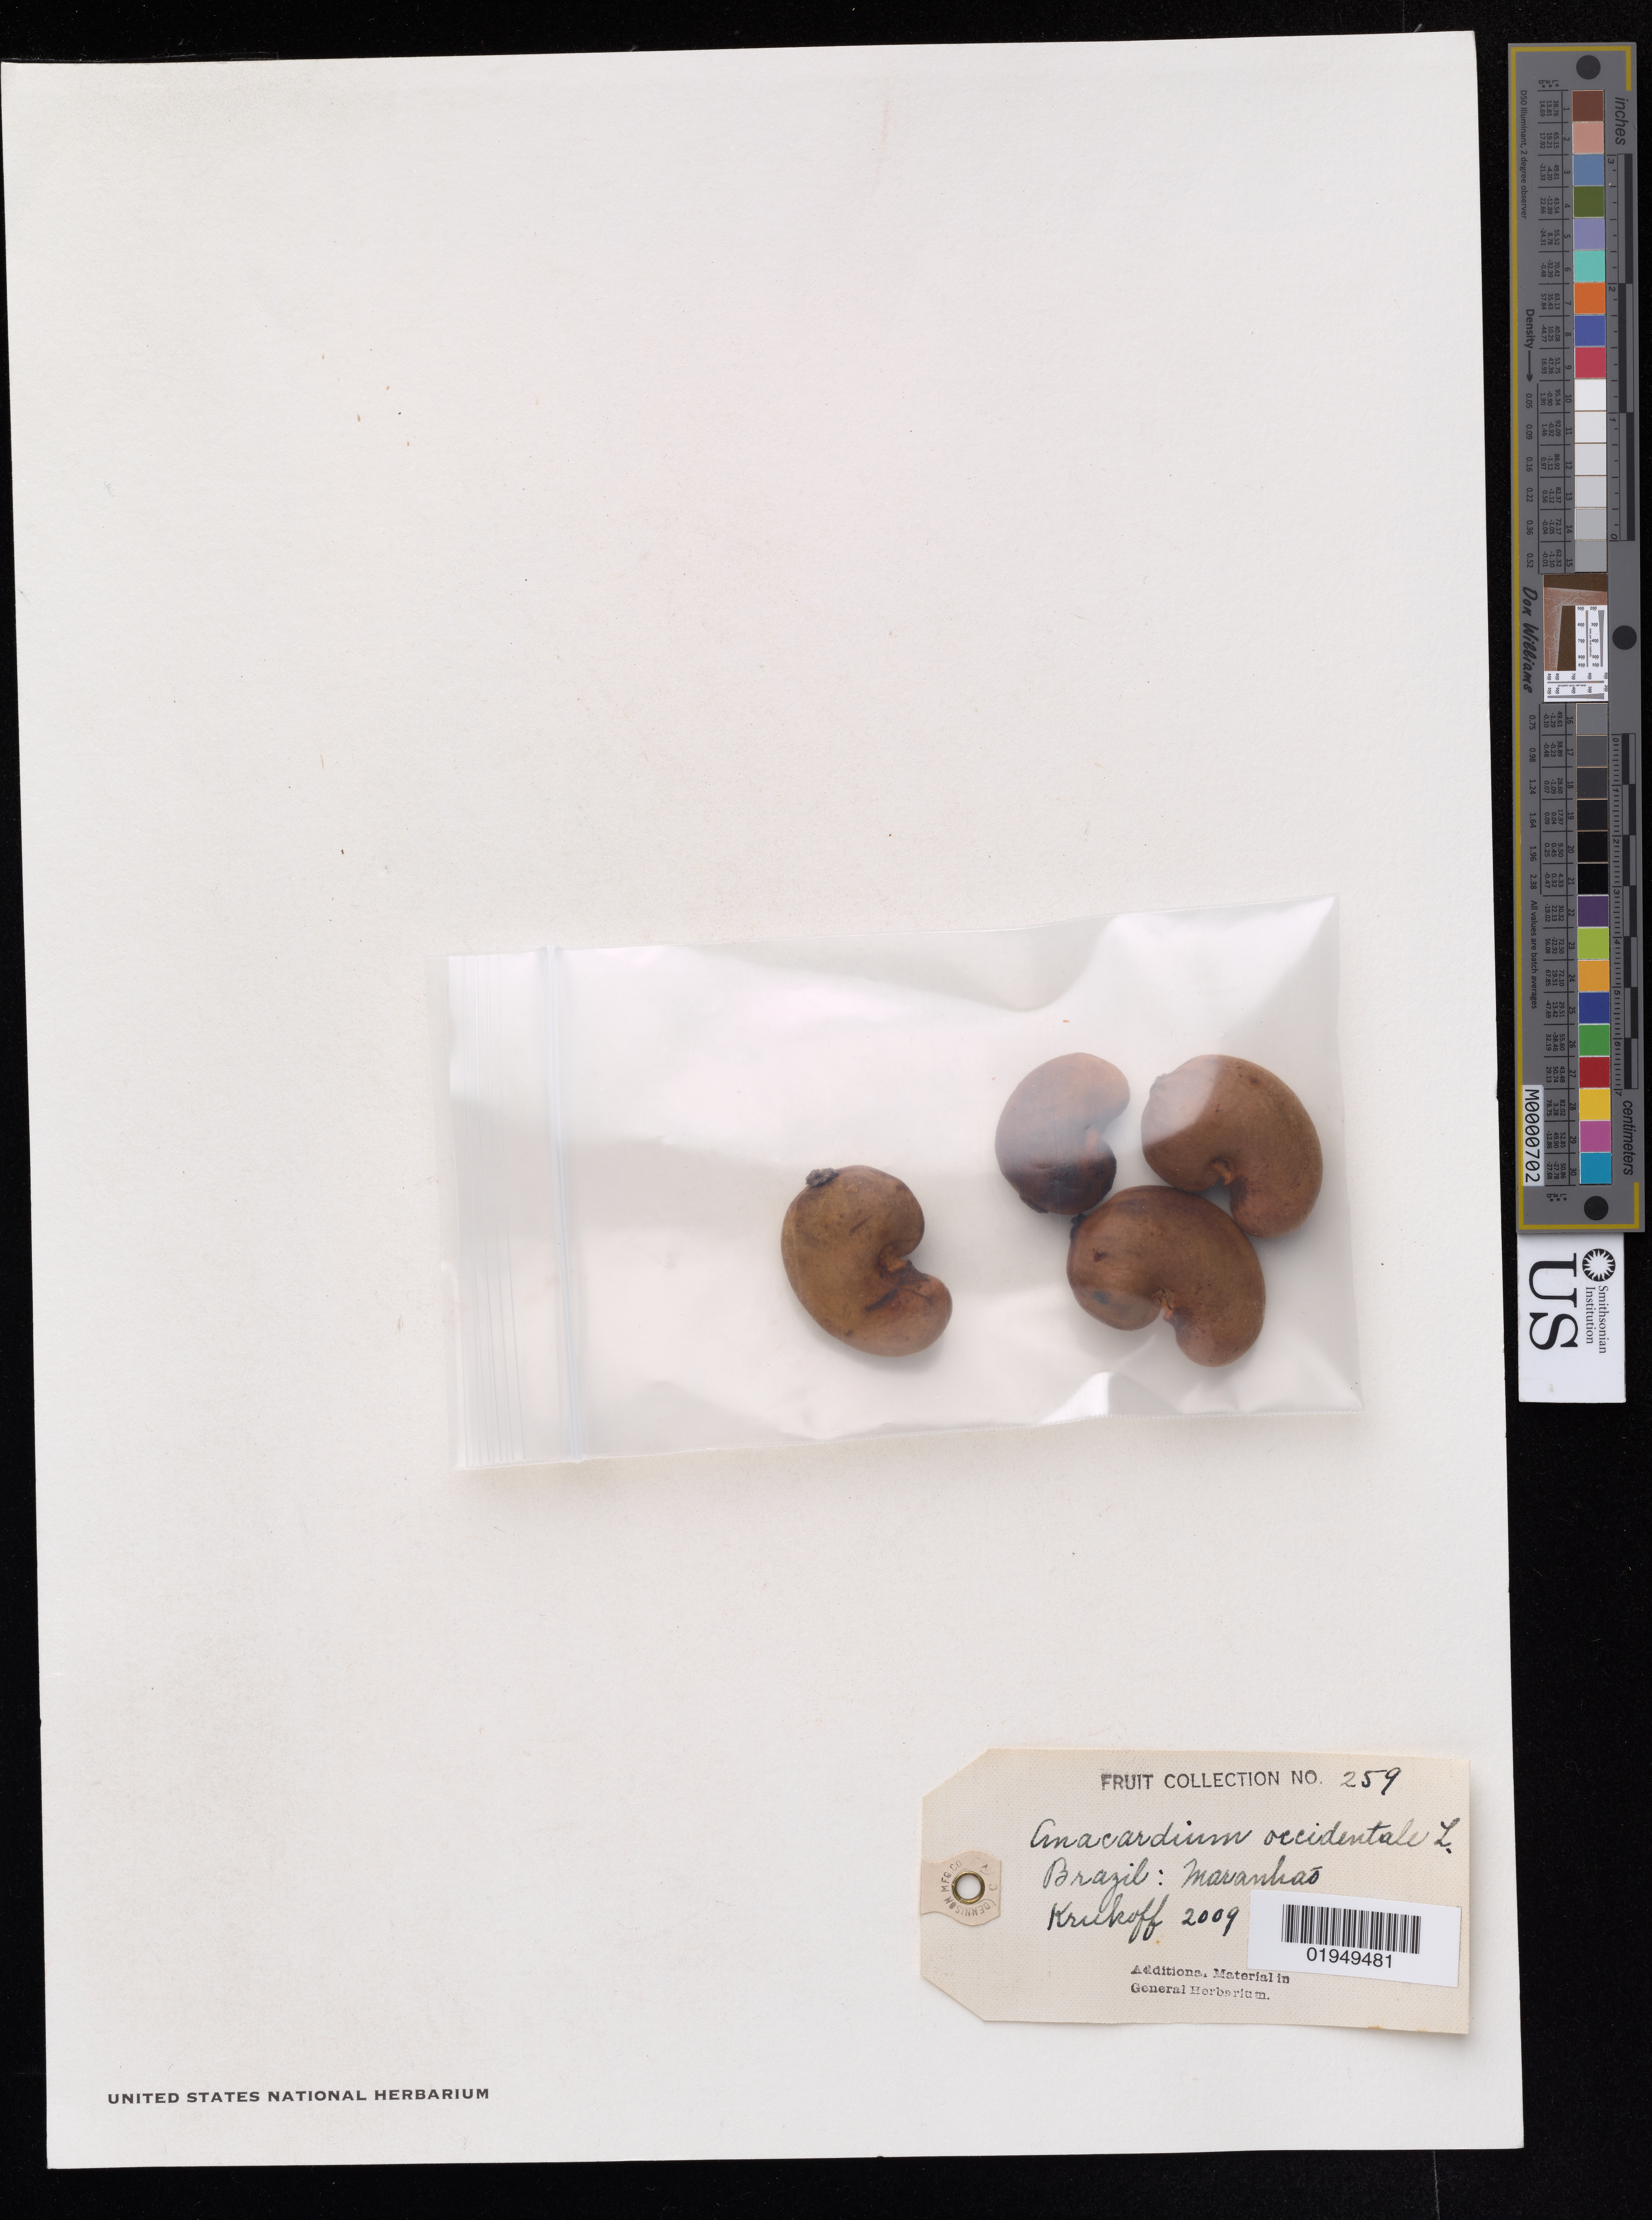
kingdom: Plantae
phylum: Tracheophyta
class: Magnoliopsida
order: Sapindales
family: Anacardiaceae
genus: Anacardium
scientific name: Anacardium occidentale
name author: L.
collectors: R. L. Fróes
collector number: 2009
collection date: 1932-11-30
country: Brazil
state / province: Maranhão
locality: Maracassumé River region